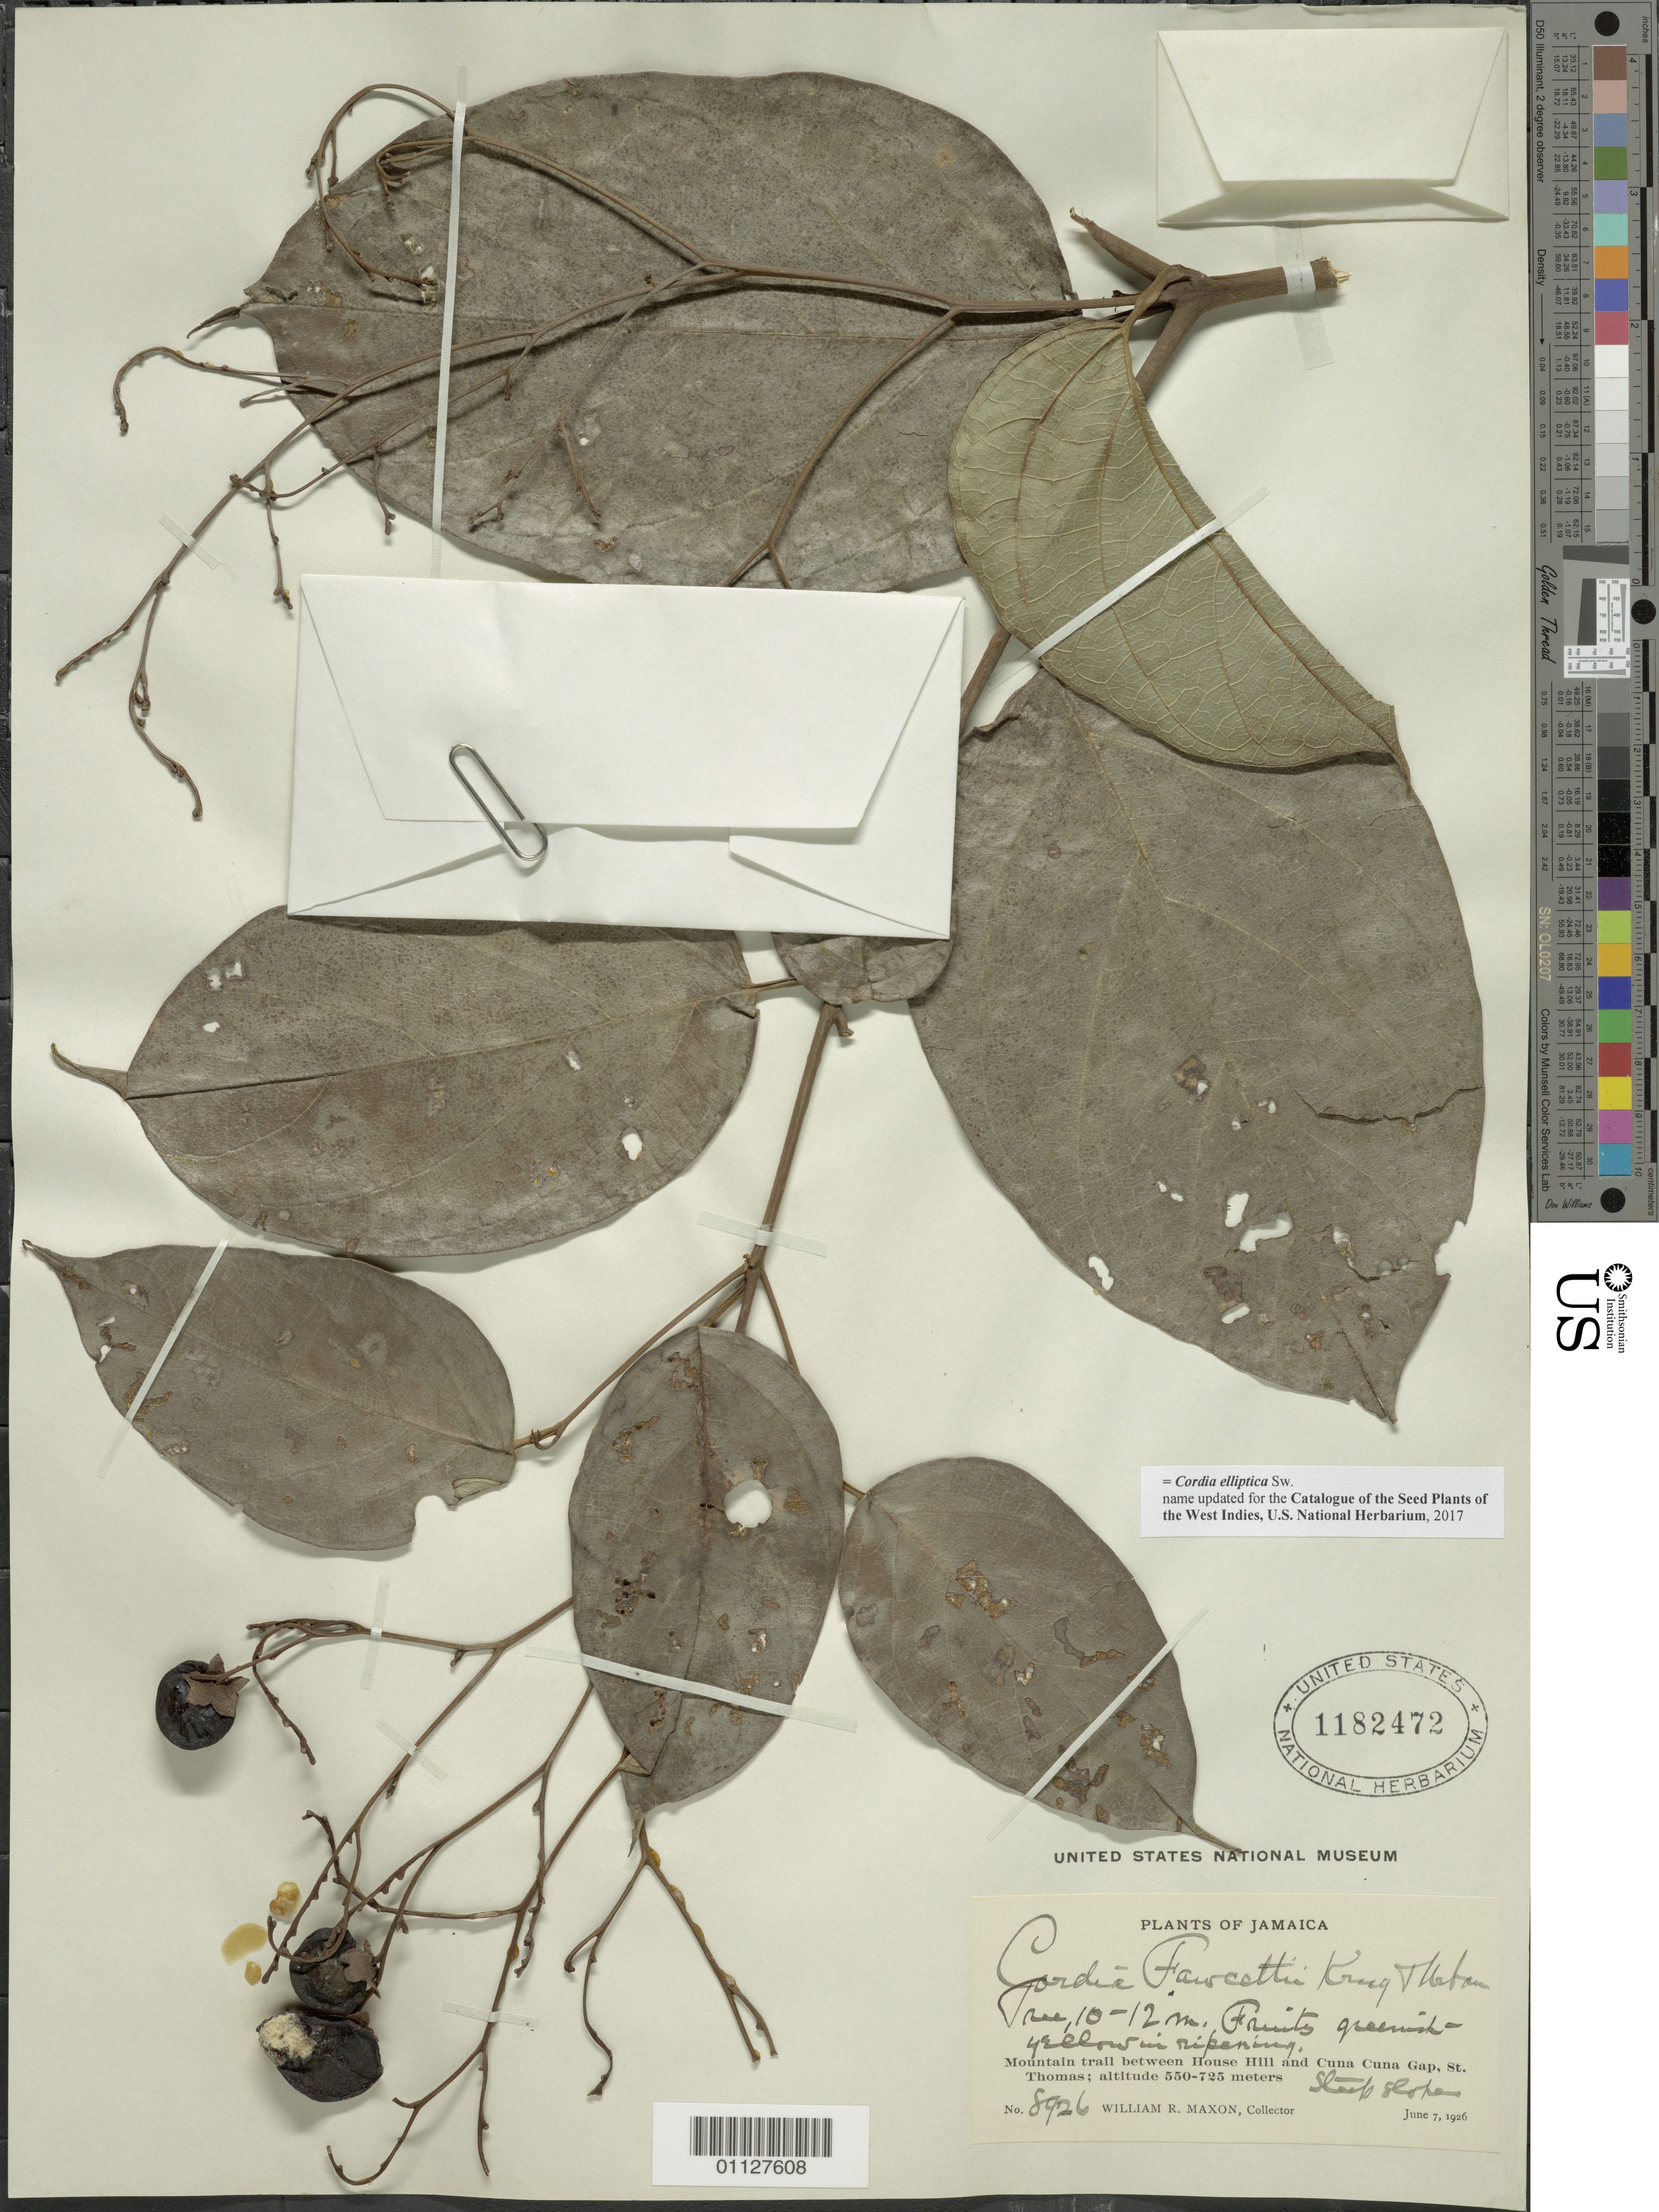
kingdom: Plantae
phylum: Tracheophyta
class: Magnoliopsida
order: Boraginales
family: Cordiaceae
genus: Cordia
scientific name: Cordia elliptica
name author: Sw.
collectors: W. R. Maxon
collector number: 8926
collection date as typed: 07 Jun 1926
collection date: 1926-06-07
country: Jamaica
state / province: Saint Thomas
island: Jamaica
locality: Mountain trail between House Hill and Cuna Cuna Gap. Steep slope.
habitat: Mountain trail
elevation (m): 550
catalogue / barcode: US 1182472